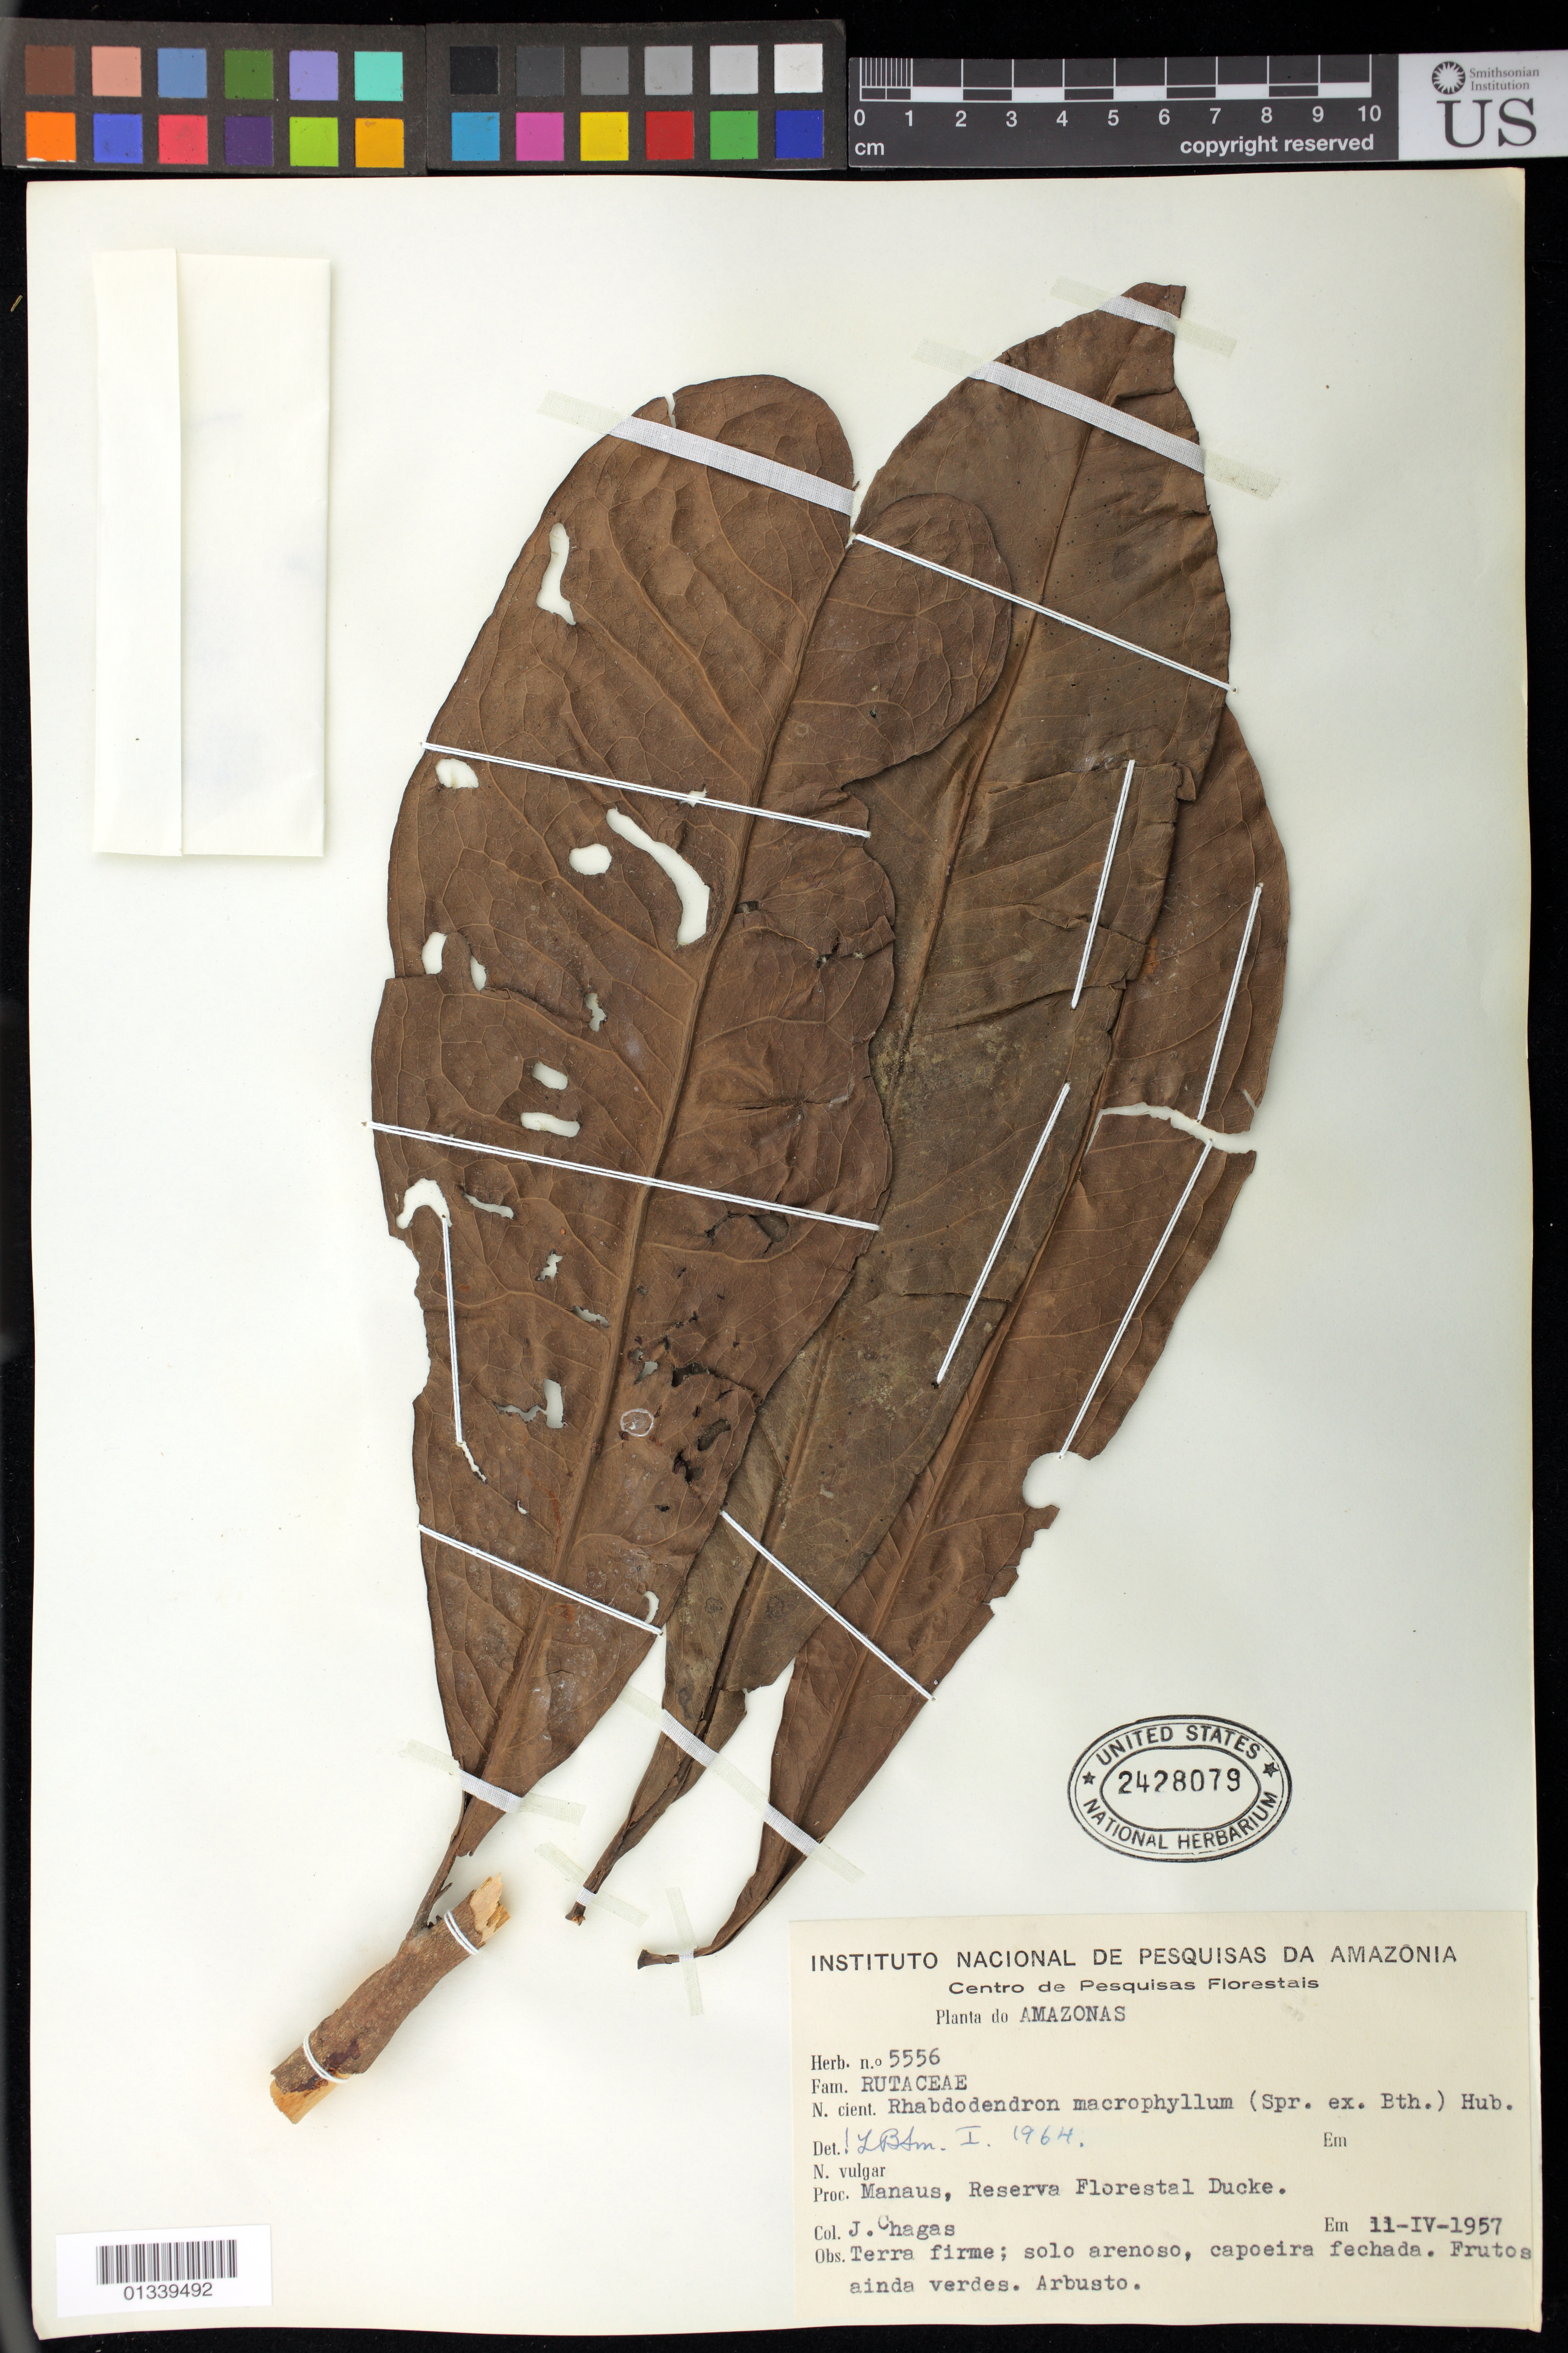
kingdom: Plantae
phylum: Tracheophyta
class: Magnoliopsida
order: Caryophyllales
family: Rhabdodendraceae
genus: Rhabdodendron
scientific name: Rhabdodendron macrophyllum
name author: (Spruce ex Benth.) Huber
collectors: J. Chagas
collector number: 5556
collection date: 1957-04-11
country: Brazil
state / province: Amazonas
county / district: Manaus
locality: Reserva Florestal Ducke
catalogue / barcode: US 2428079